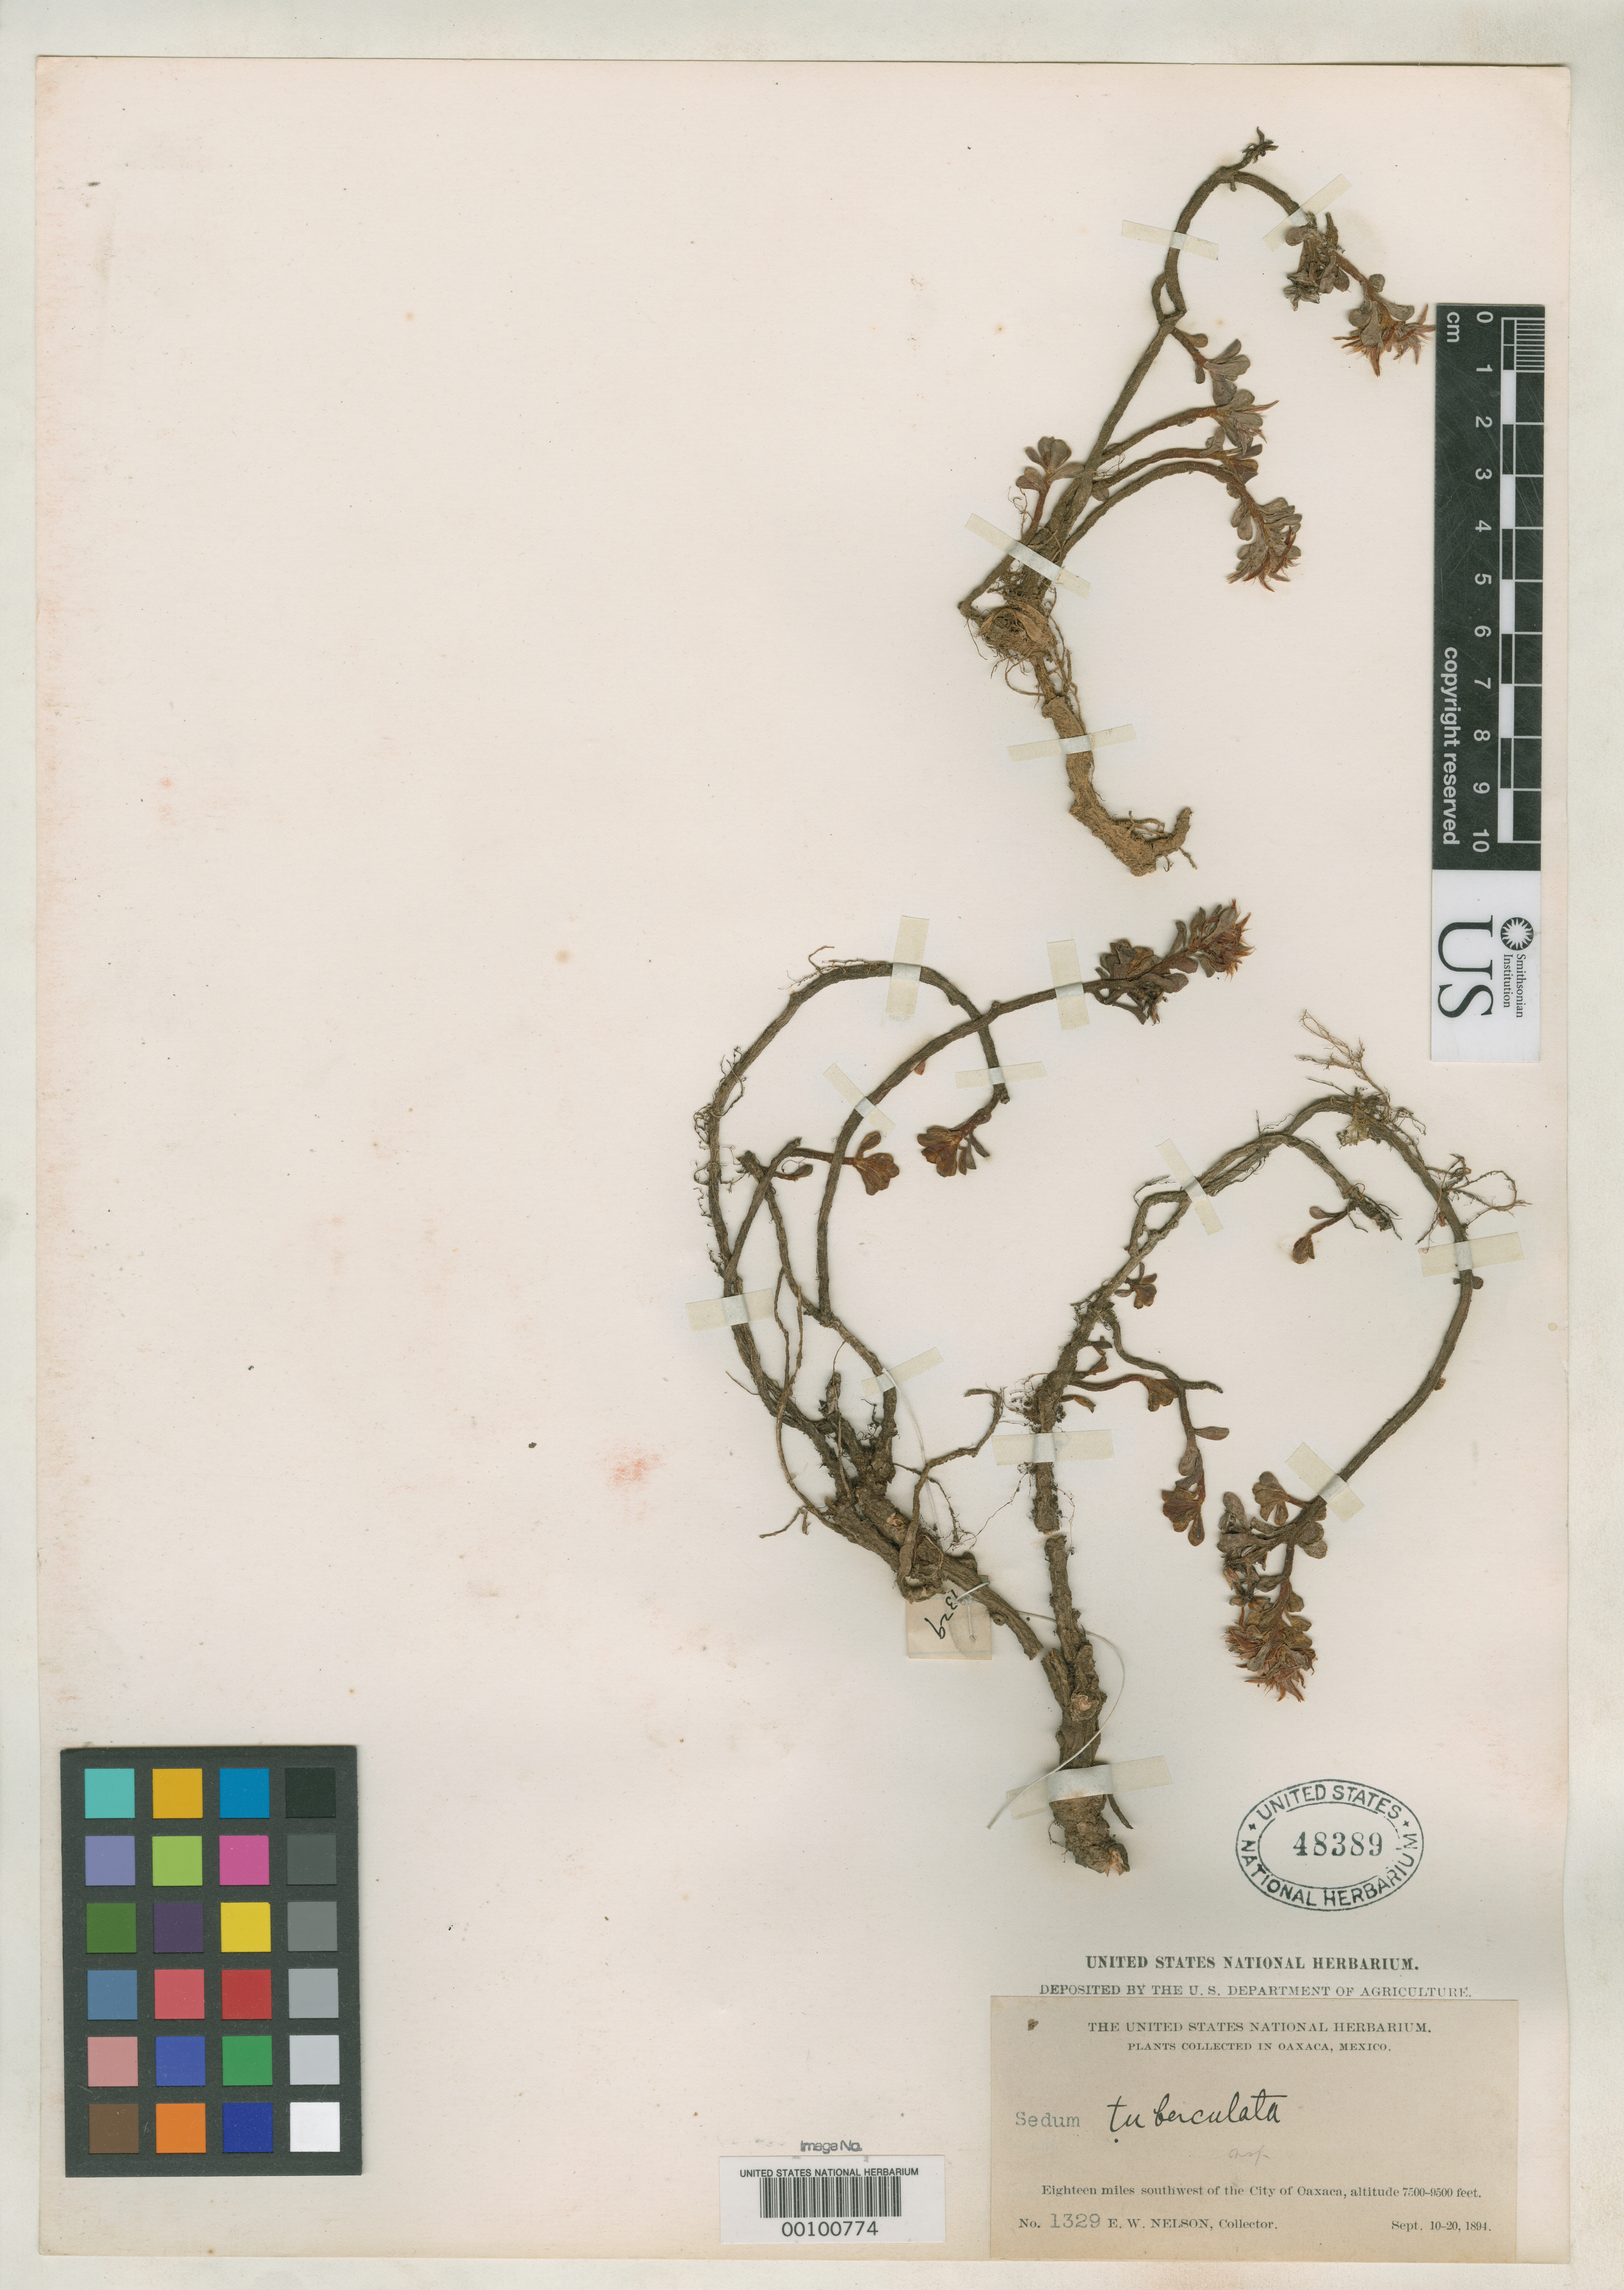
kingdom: Plantae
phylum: Tracheophyta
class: Magnoliopsida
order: Saxifragales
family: Crassulaceae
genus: Sedum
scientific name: Sedum tuberculatum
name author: Rose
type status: Syntype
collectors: E. W. Nelson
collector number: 1329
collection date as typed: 10 Sep 1894 to 20 Sep 1894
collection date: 1894-09-10/1894-09-20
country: Mexico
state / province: Oaxaca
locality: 18 miles SW of Oaxaca City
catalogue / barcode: US 48389